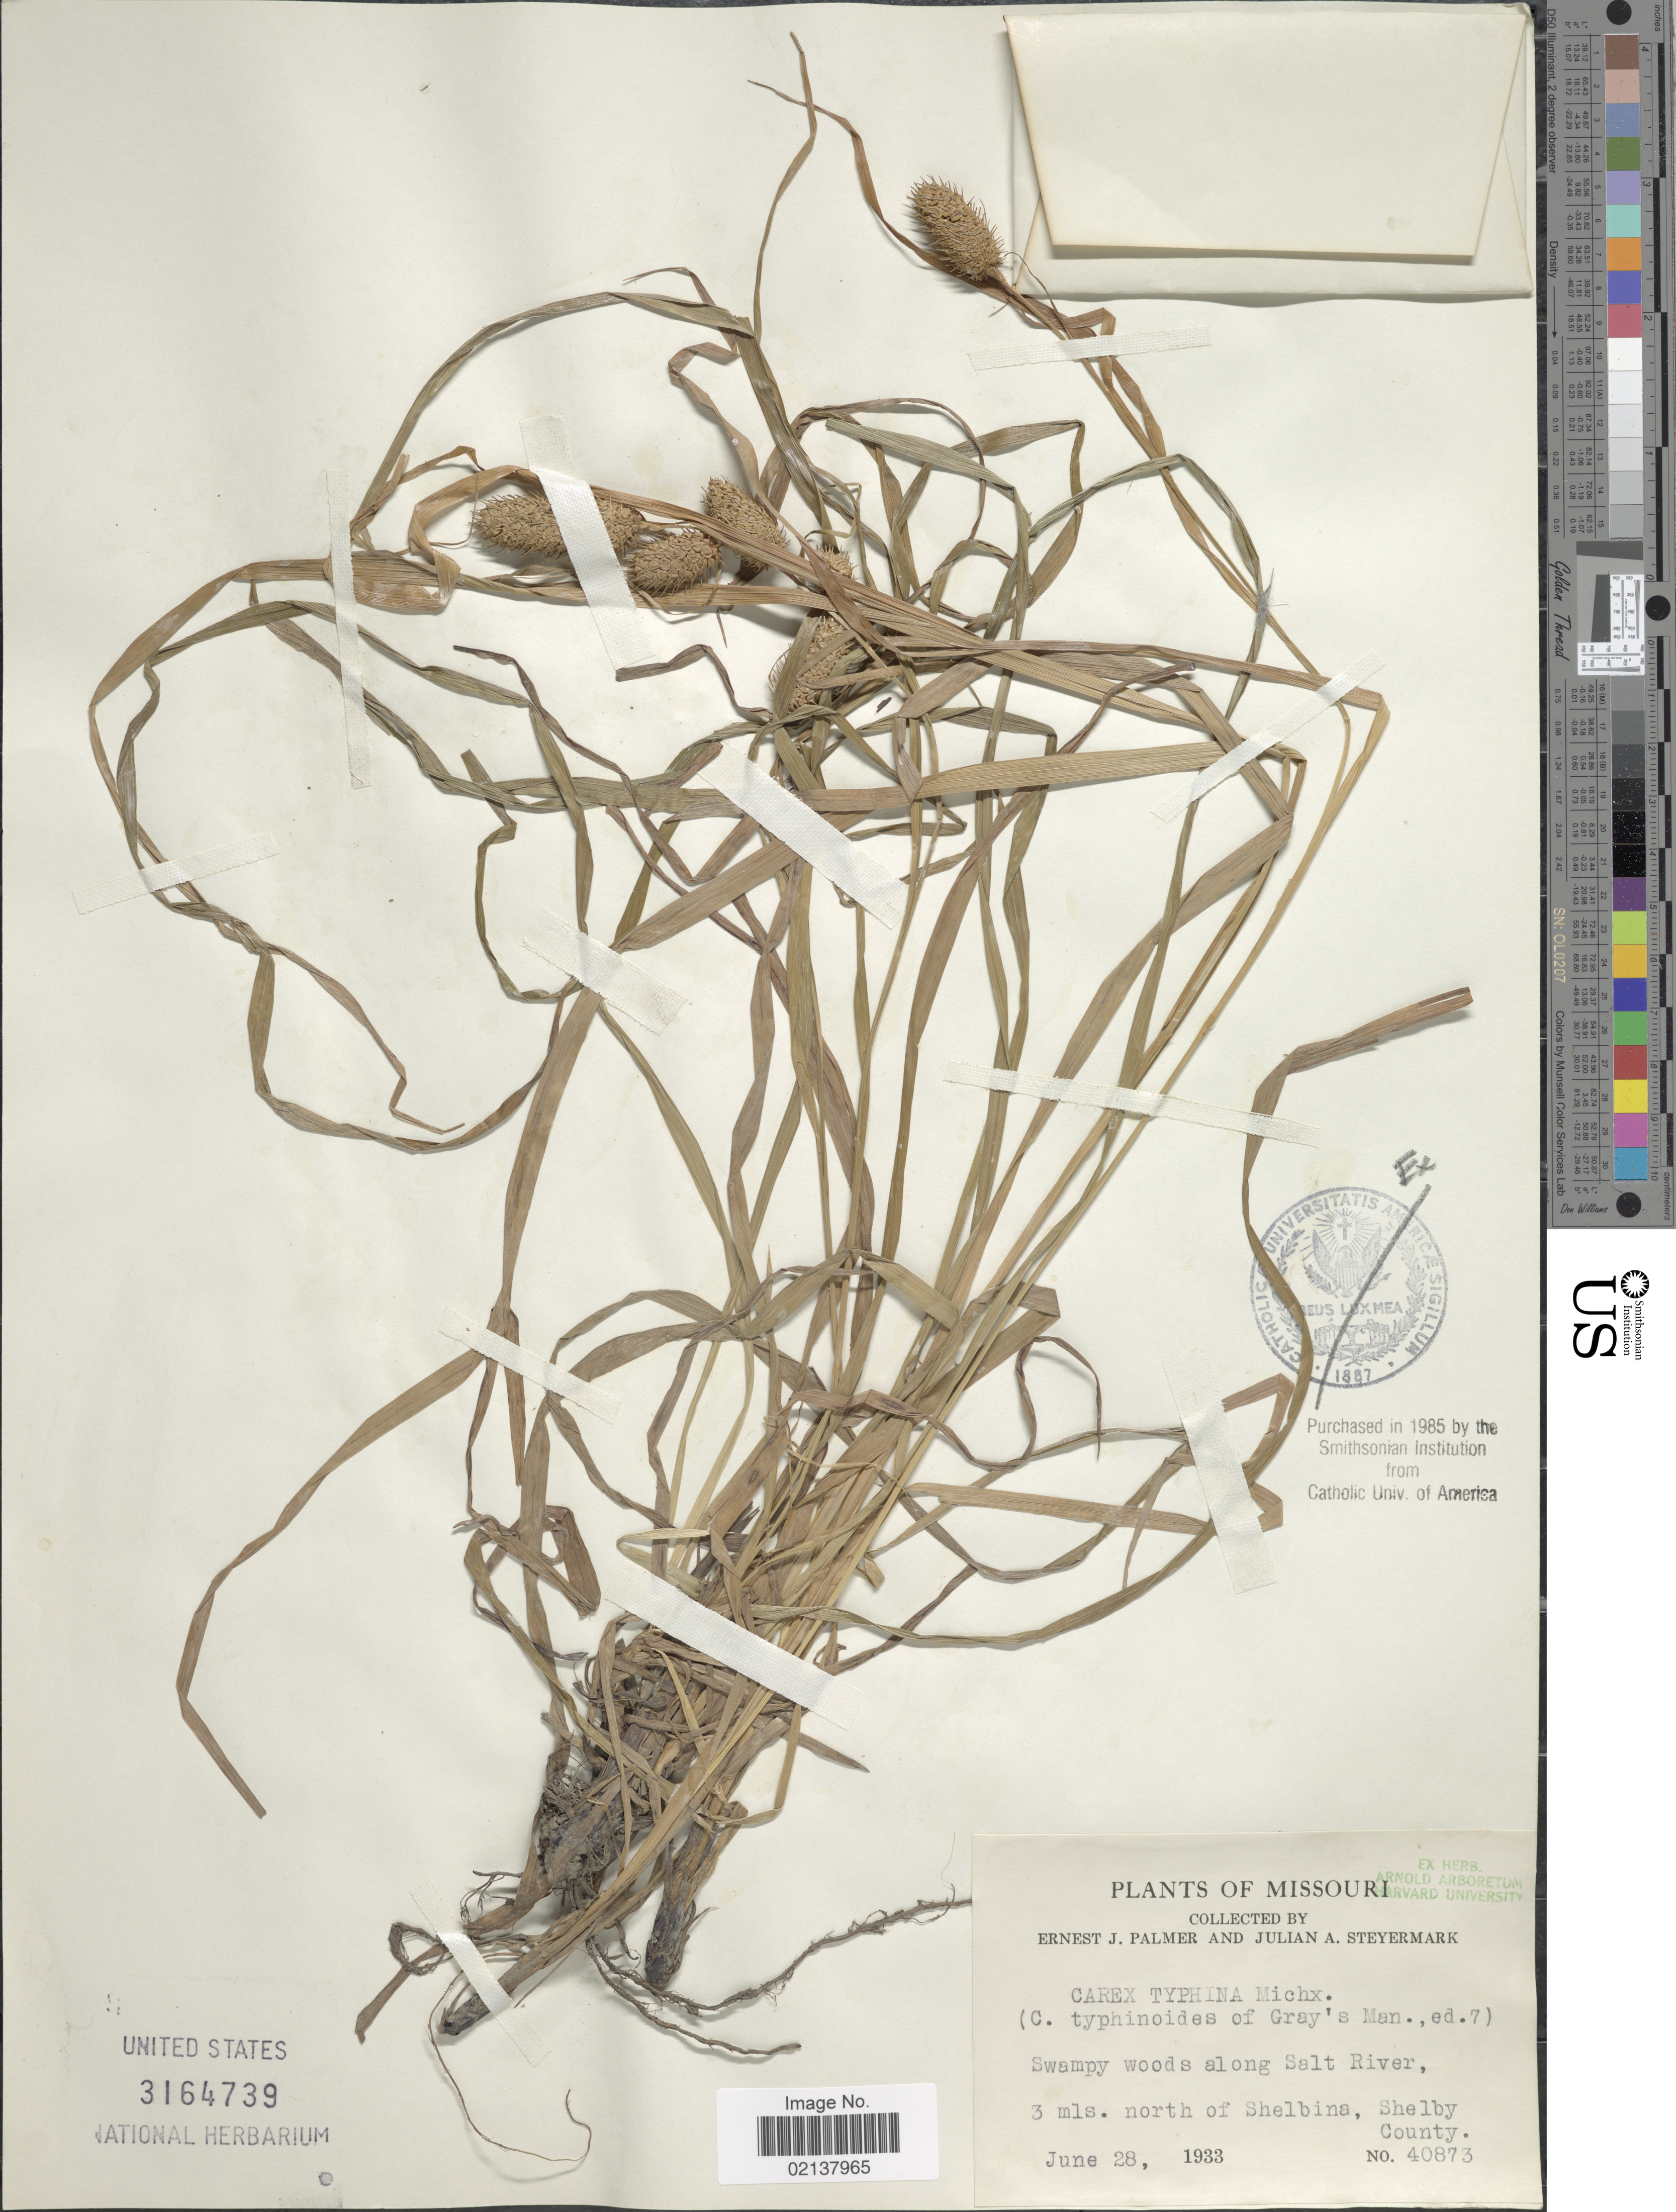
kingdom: Plantae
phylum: Tracheophyta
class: Liliopsida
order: Poales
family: Cyperaceae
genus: Carex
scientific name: Carex typhina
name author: Michx.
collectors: E. J. Palmer & J. Steyermark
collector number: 40873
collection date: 1933-06-28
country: United States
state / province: Missouri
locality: Missouri, Swamp woods along Salt River. 3 mls. north of Shelbine, Shelby County.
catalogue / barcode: US 3164739